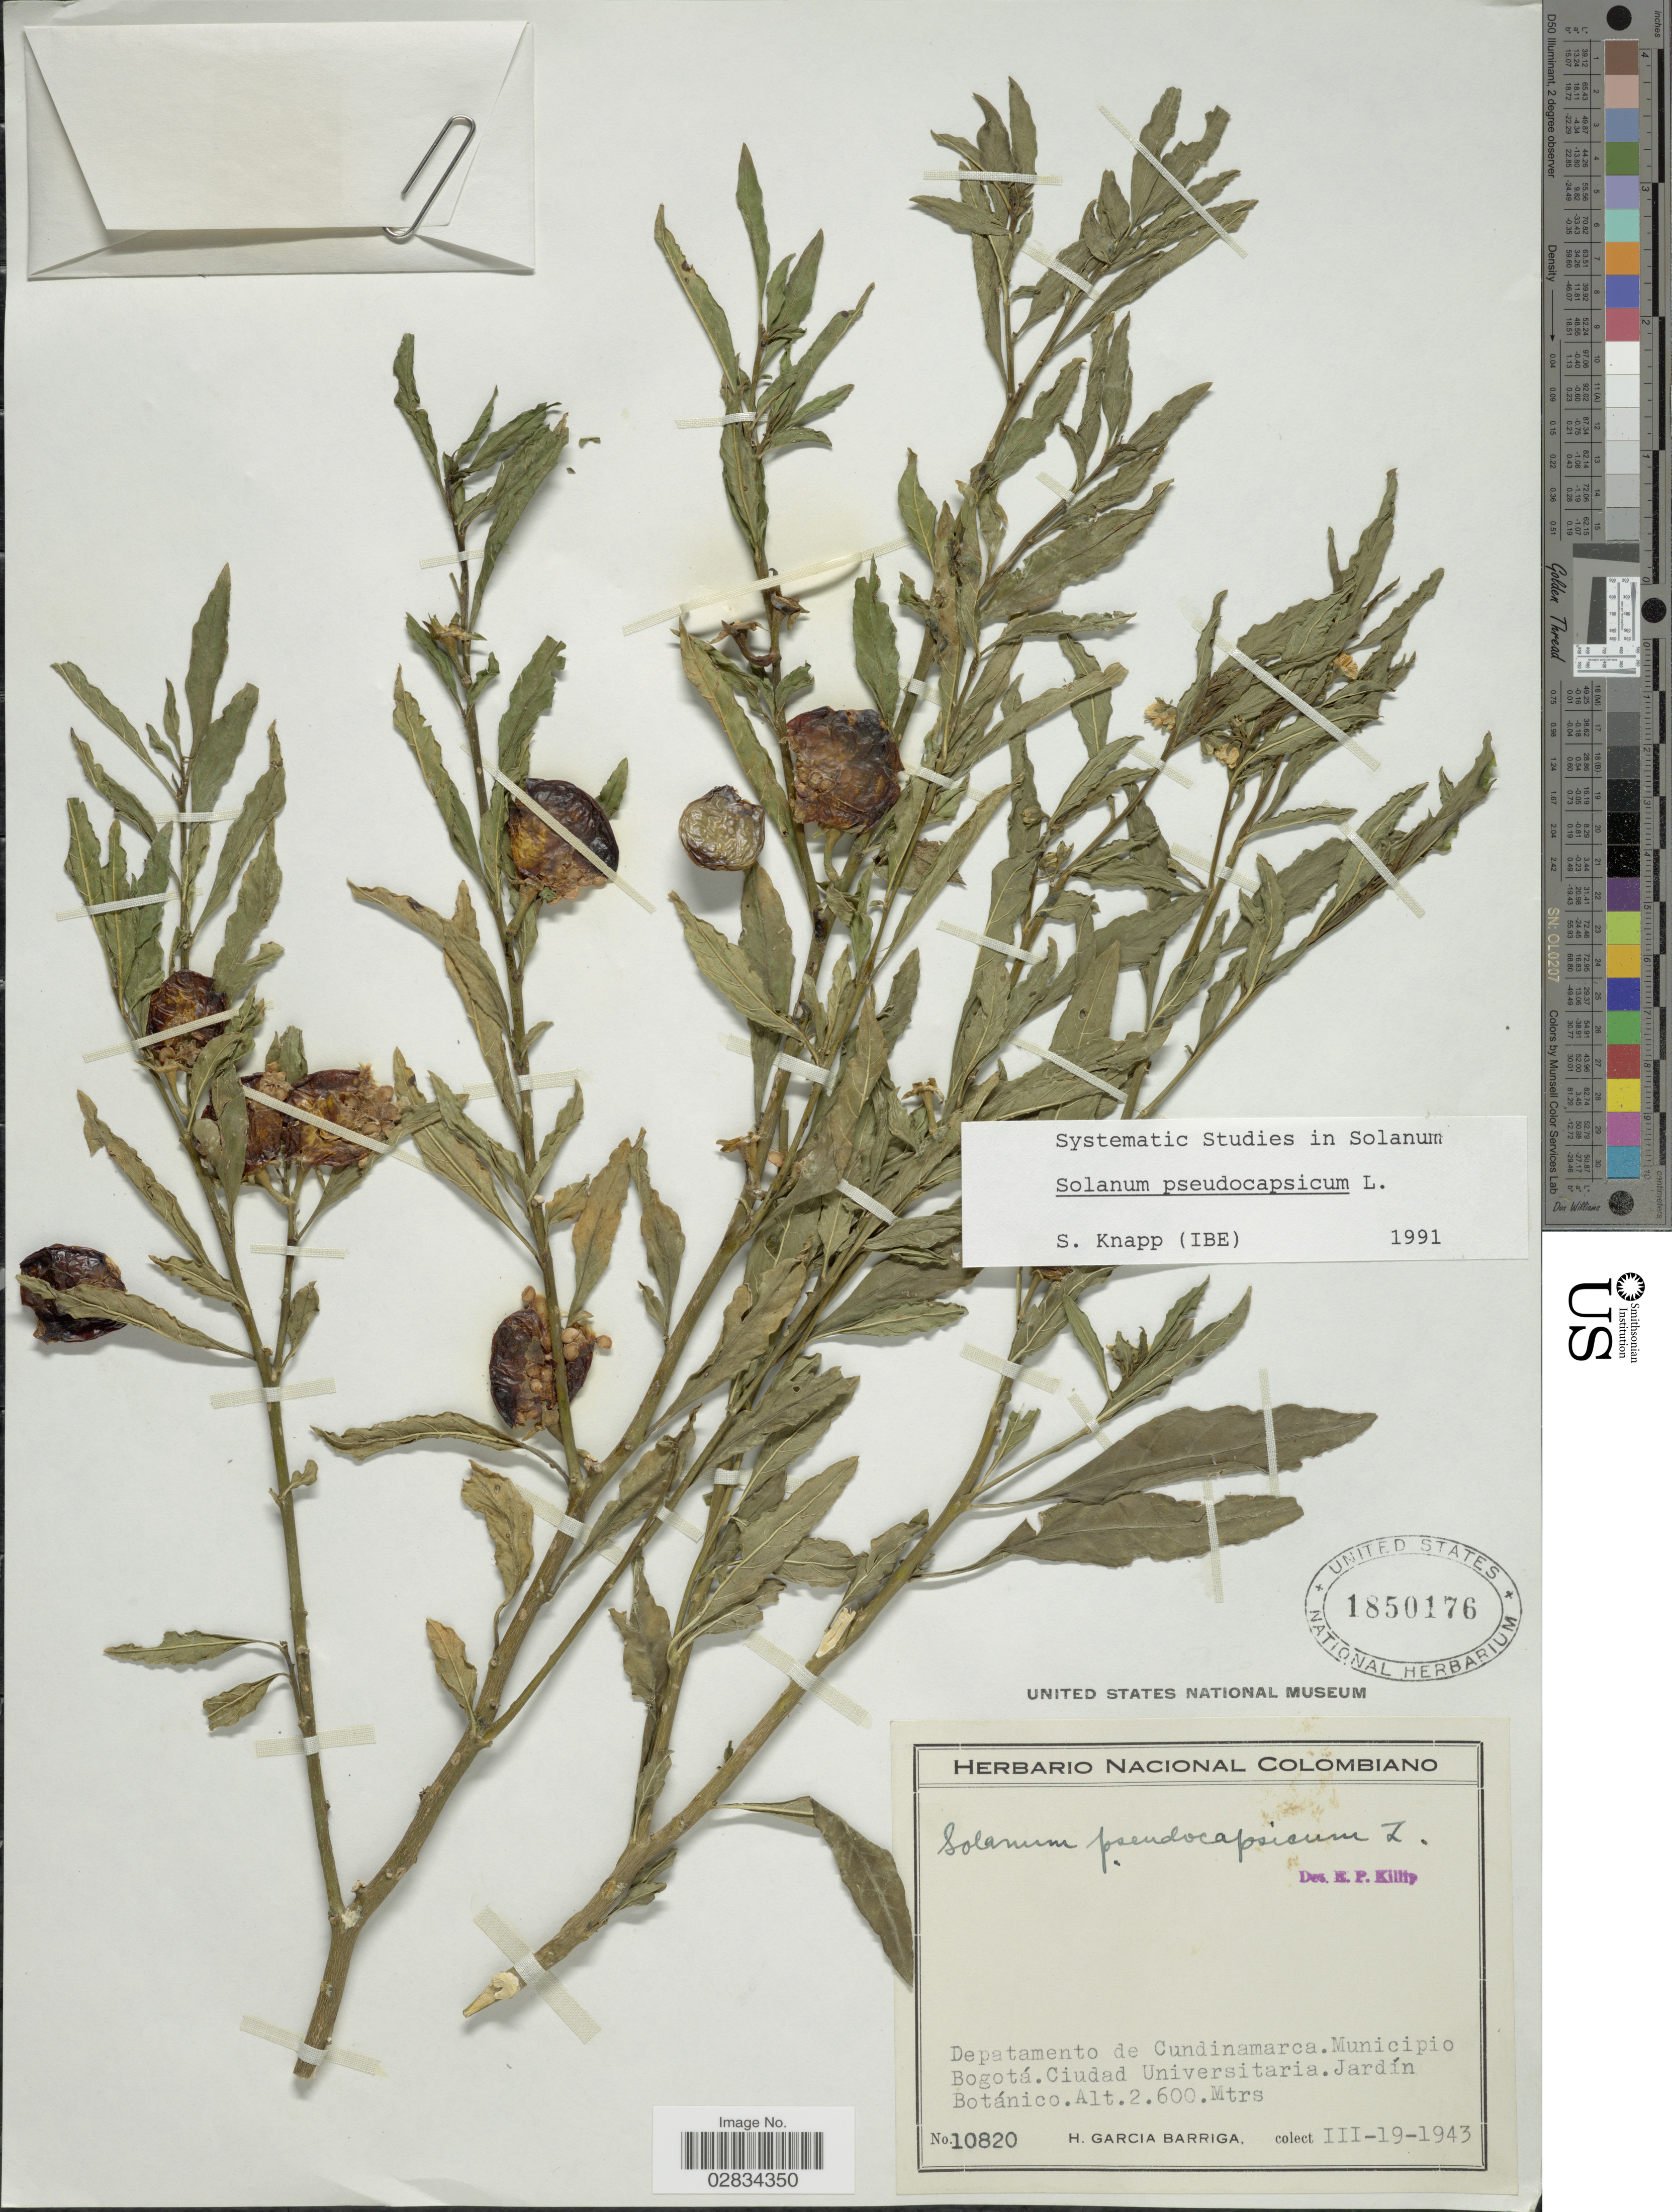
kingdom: Plantae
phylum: Tracheophyta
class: Magnoliopsida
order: Solanales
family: Solanaceae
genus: Solanum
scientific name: Solanum pseudocapsicum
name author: L.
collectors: H. García Barriga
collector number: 10820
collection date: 1943-03-19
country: Colombia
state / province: Cundinamarca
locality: Depatamento de Cundinamarca. Municipio Bogotá. Ciudad Universitaria. Jardín Botánico.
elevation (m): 2600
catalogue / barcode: US 1850176